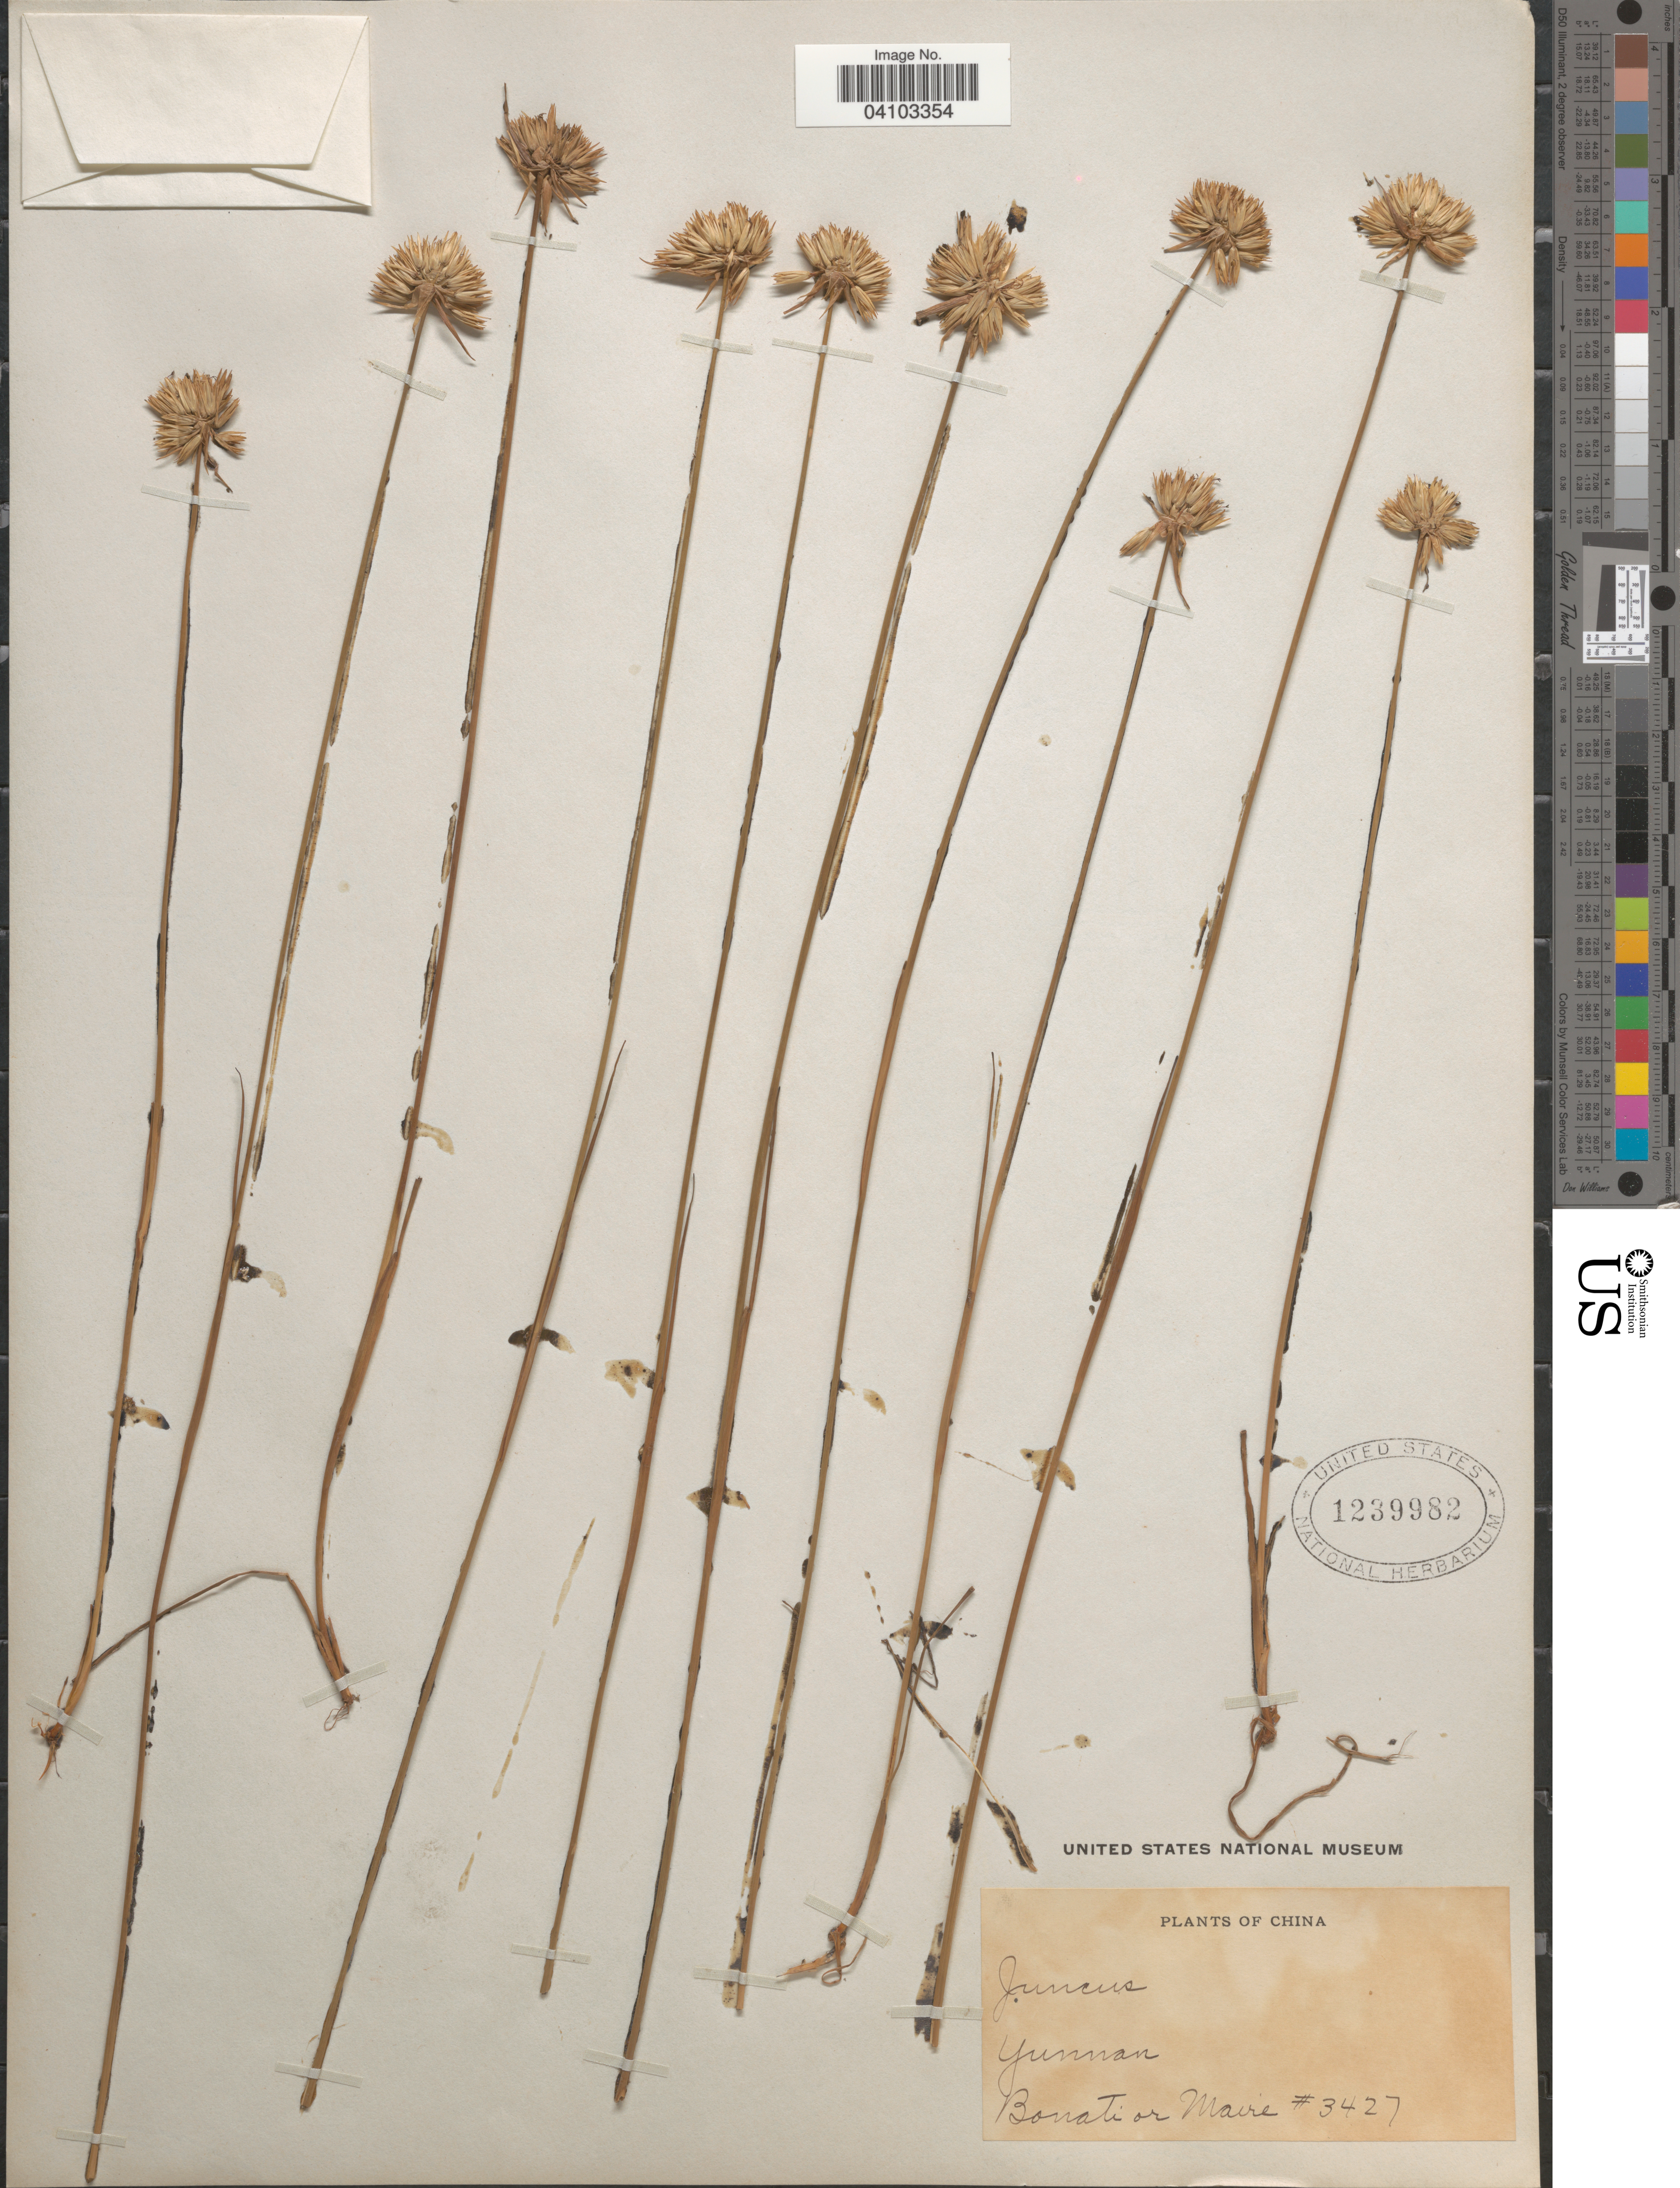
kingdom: Plantae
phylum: Tracheophyta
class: Liliopsida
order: Poales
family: Juncaceae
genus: Juncus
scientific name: Juncus sp.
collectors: -. Bonati & Maire, --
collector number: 3427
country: China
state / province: Yunnan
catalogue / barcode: US 1239982